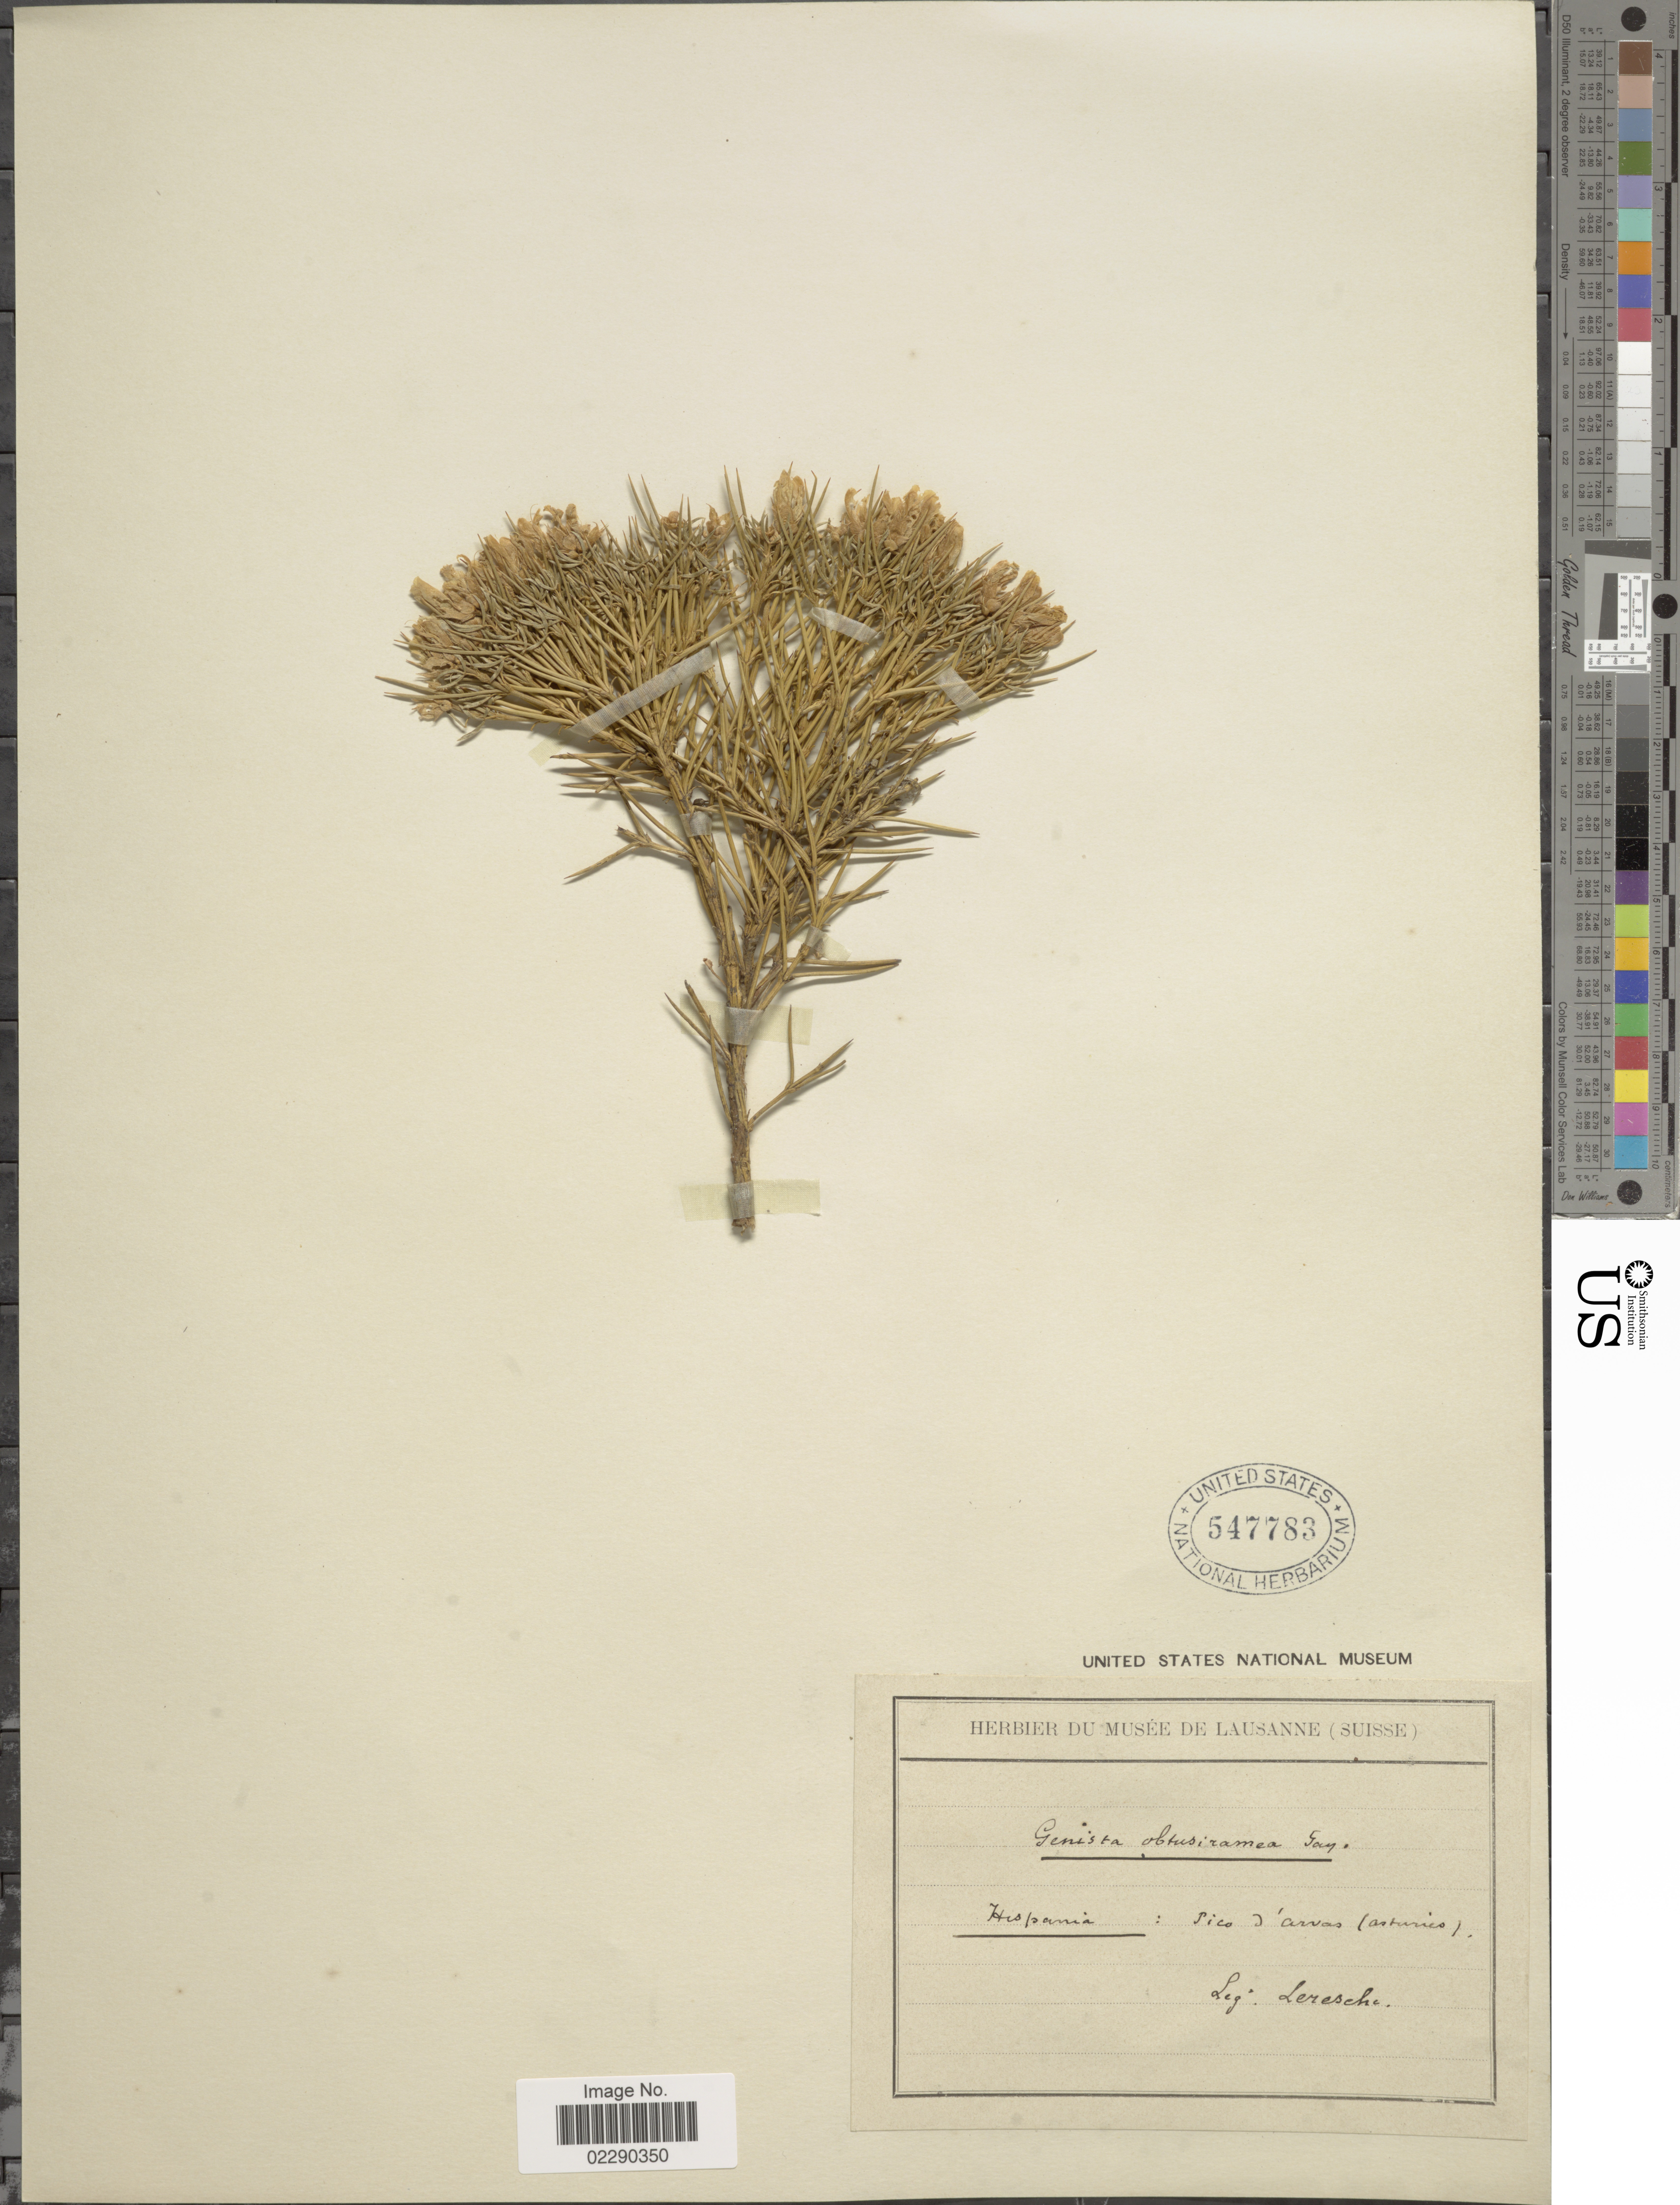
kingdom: Plantae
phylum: Tracheophyta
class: Magnoliopsida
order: Fabales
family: Fabaceae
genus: Genista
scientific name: Genista obtusiramea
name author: Spach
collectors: Leresche, --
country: Spain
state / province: Principado de Asturias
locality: Hispania, Pico d'Arvas (Asturias)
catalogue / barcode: US 547783